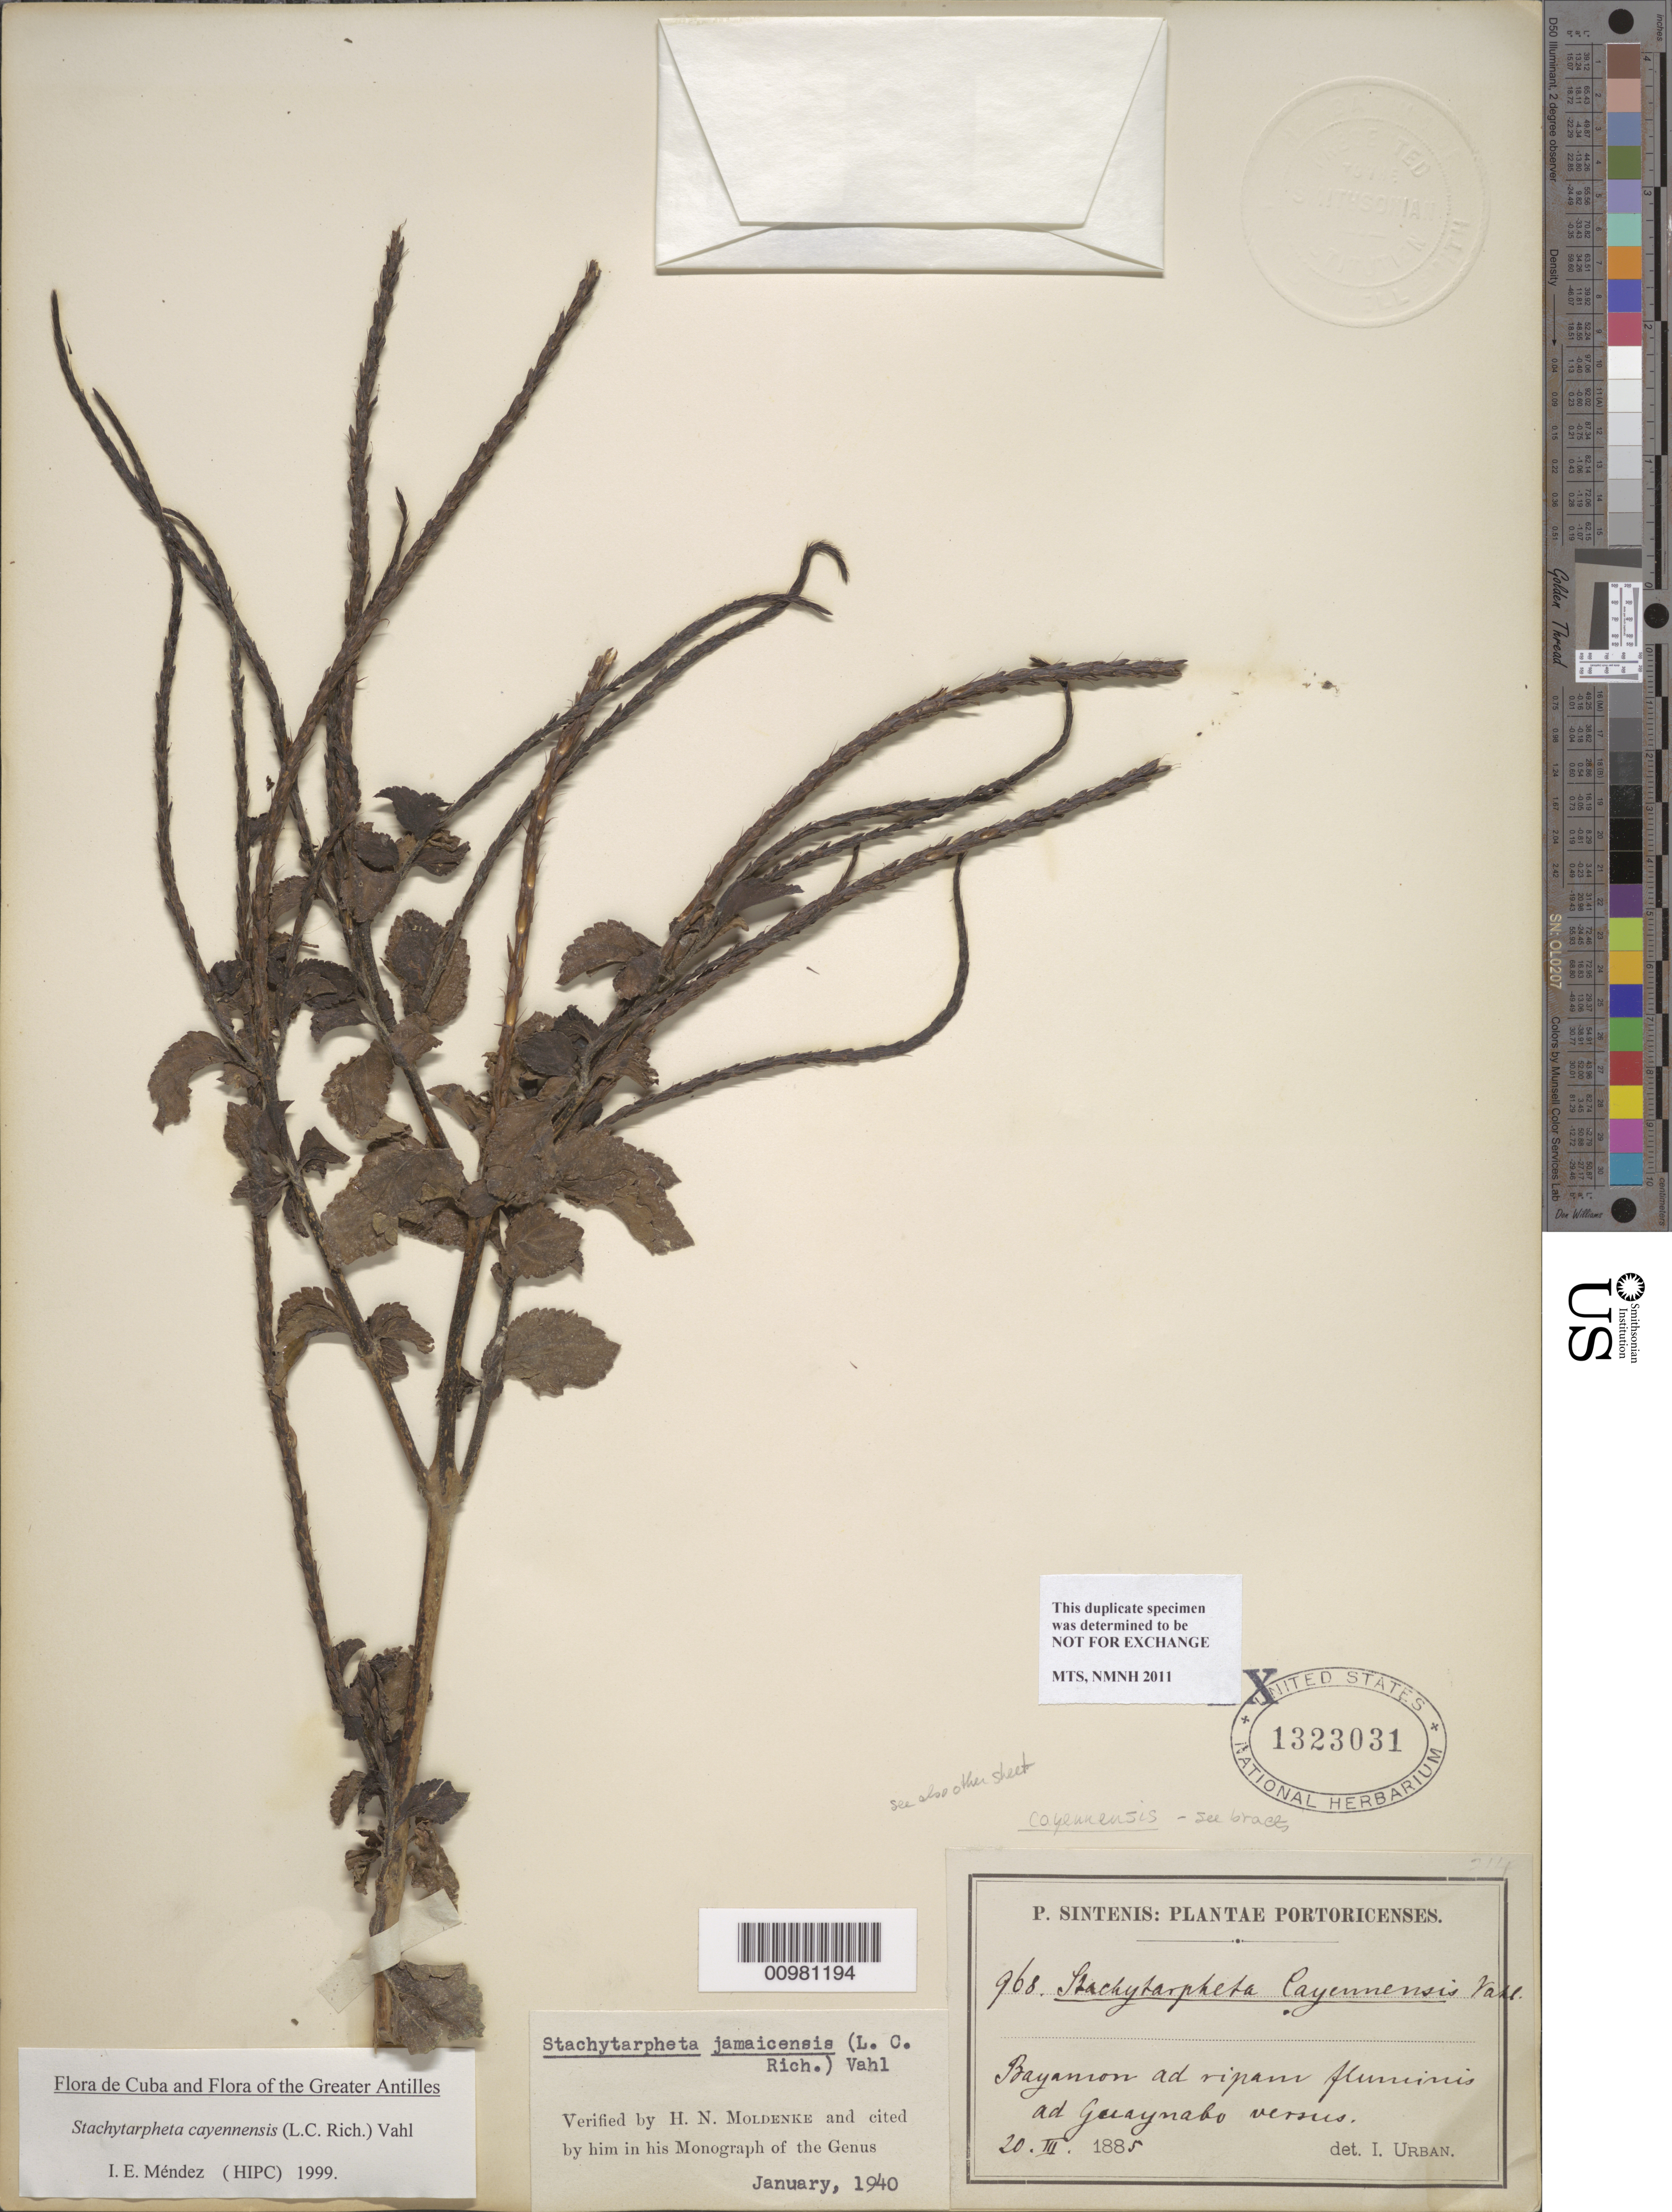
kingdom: Plantae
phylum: Tracheophyta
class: Magnoliopsida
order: Lamiales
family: Verbenaceae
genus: Stachytarpheta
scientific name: Stachytarpheta cayennensis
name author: (Rich.) Vahl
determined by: Méndez, Isidro E., (HIPC)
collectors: P. Sintenis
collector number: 968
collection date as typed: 20 Mar 1885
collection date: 1885-03-20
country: Puerto Rico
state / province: Bayamón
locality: Bayamon ad ripam fluminis ad Guaynabo versus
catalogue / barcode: US 1323031